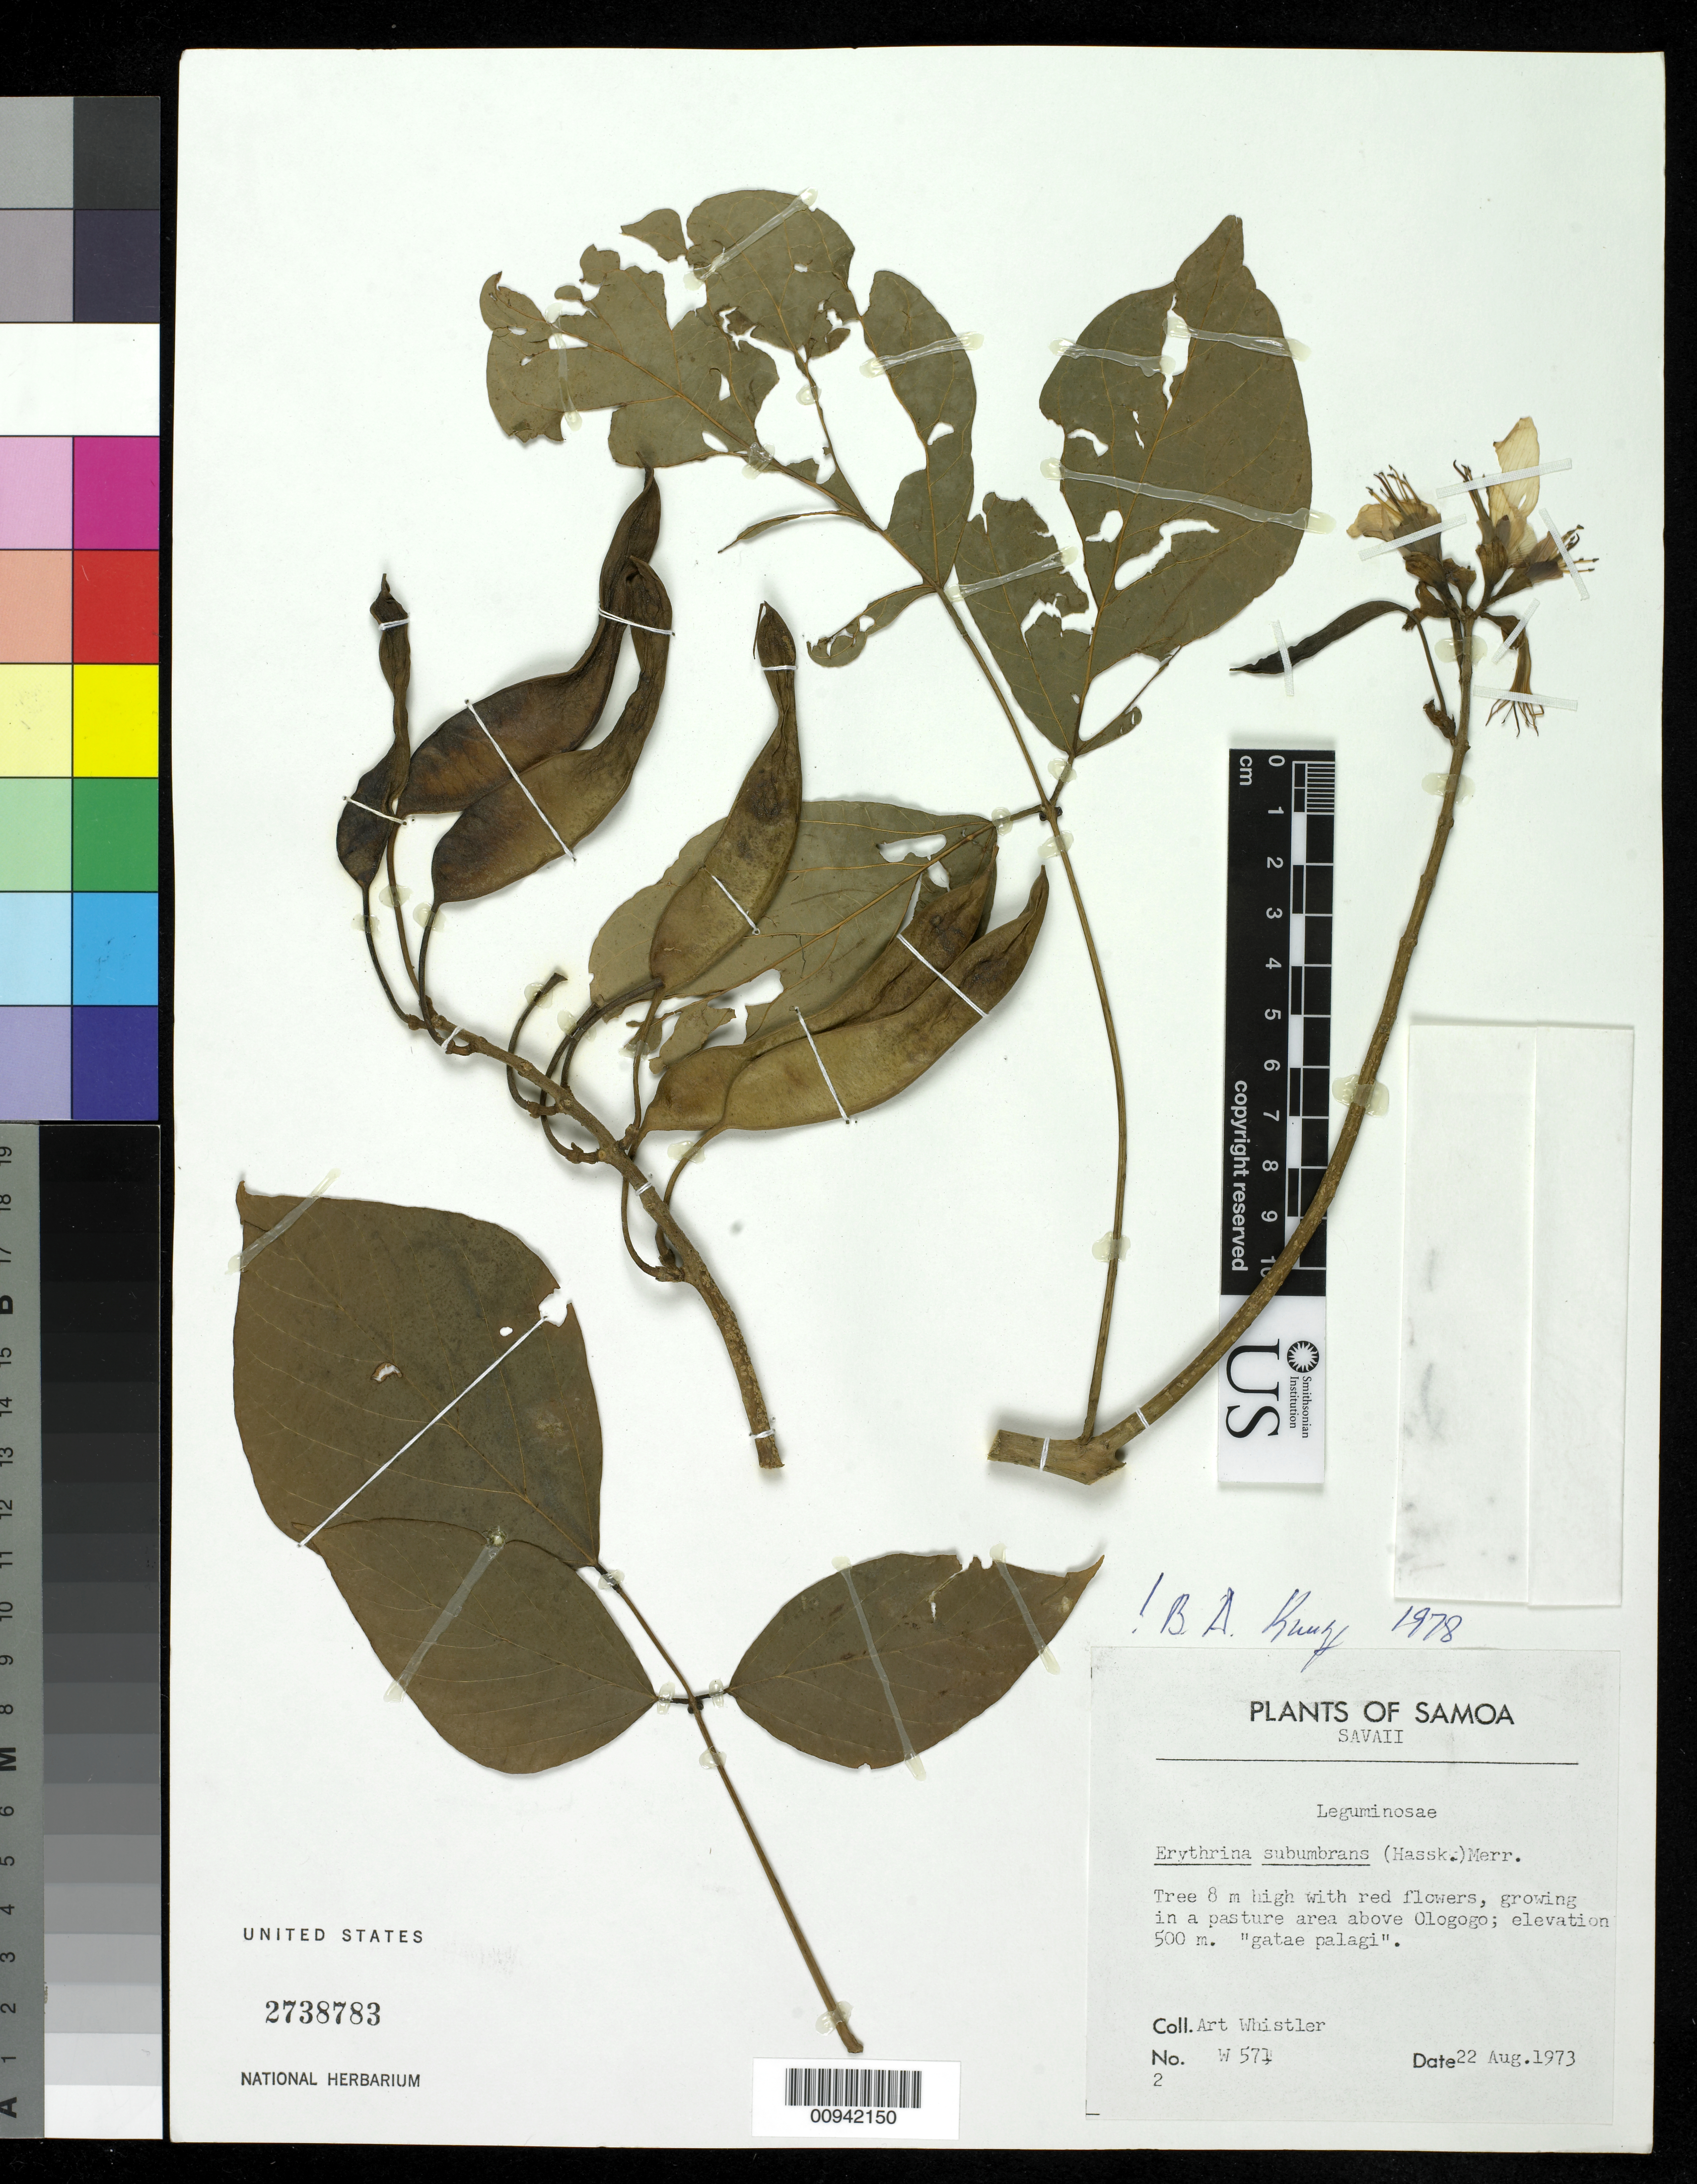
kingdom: Plantae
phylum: Tracheophyta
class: Magnoliopsida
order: Fabales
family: Fabaceae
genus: Erythrina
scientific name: Erythrina subumbrans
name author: (Hassk.) Merr.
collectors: A. Whistler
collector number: W 571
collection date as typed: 22 Aug 1973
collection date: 1973-08-22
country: Samoa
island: Savai'i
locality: above Ologogo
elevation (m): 500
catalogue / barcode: US 2738783